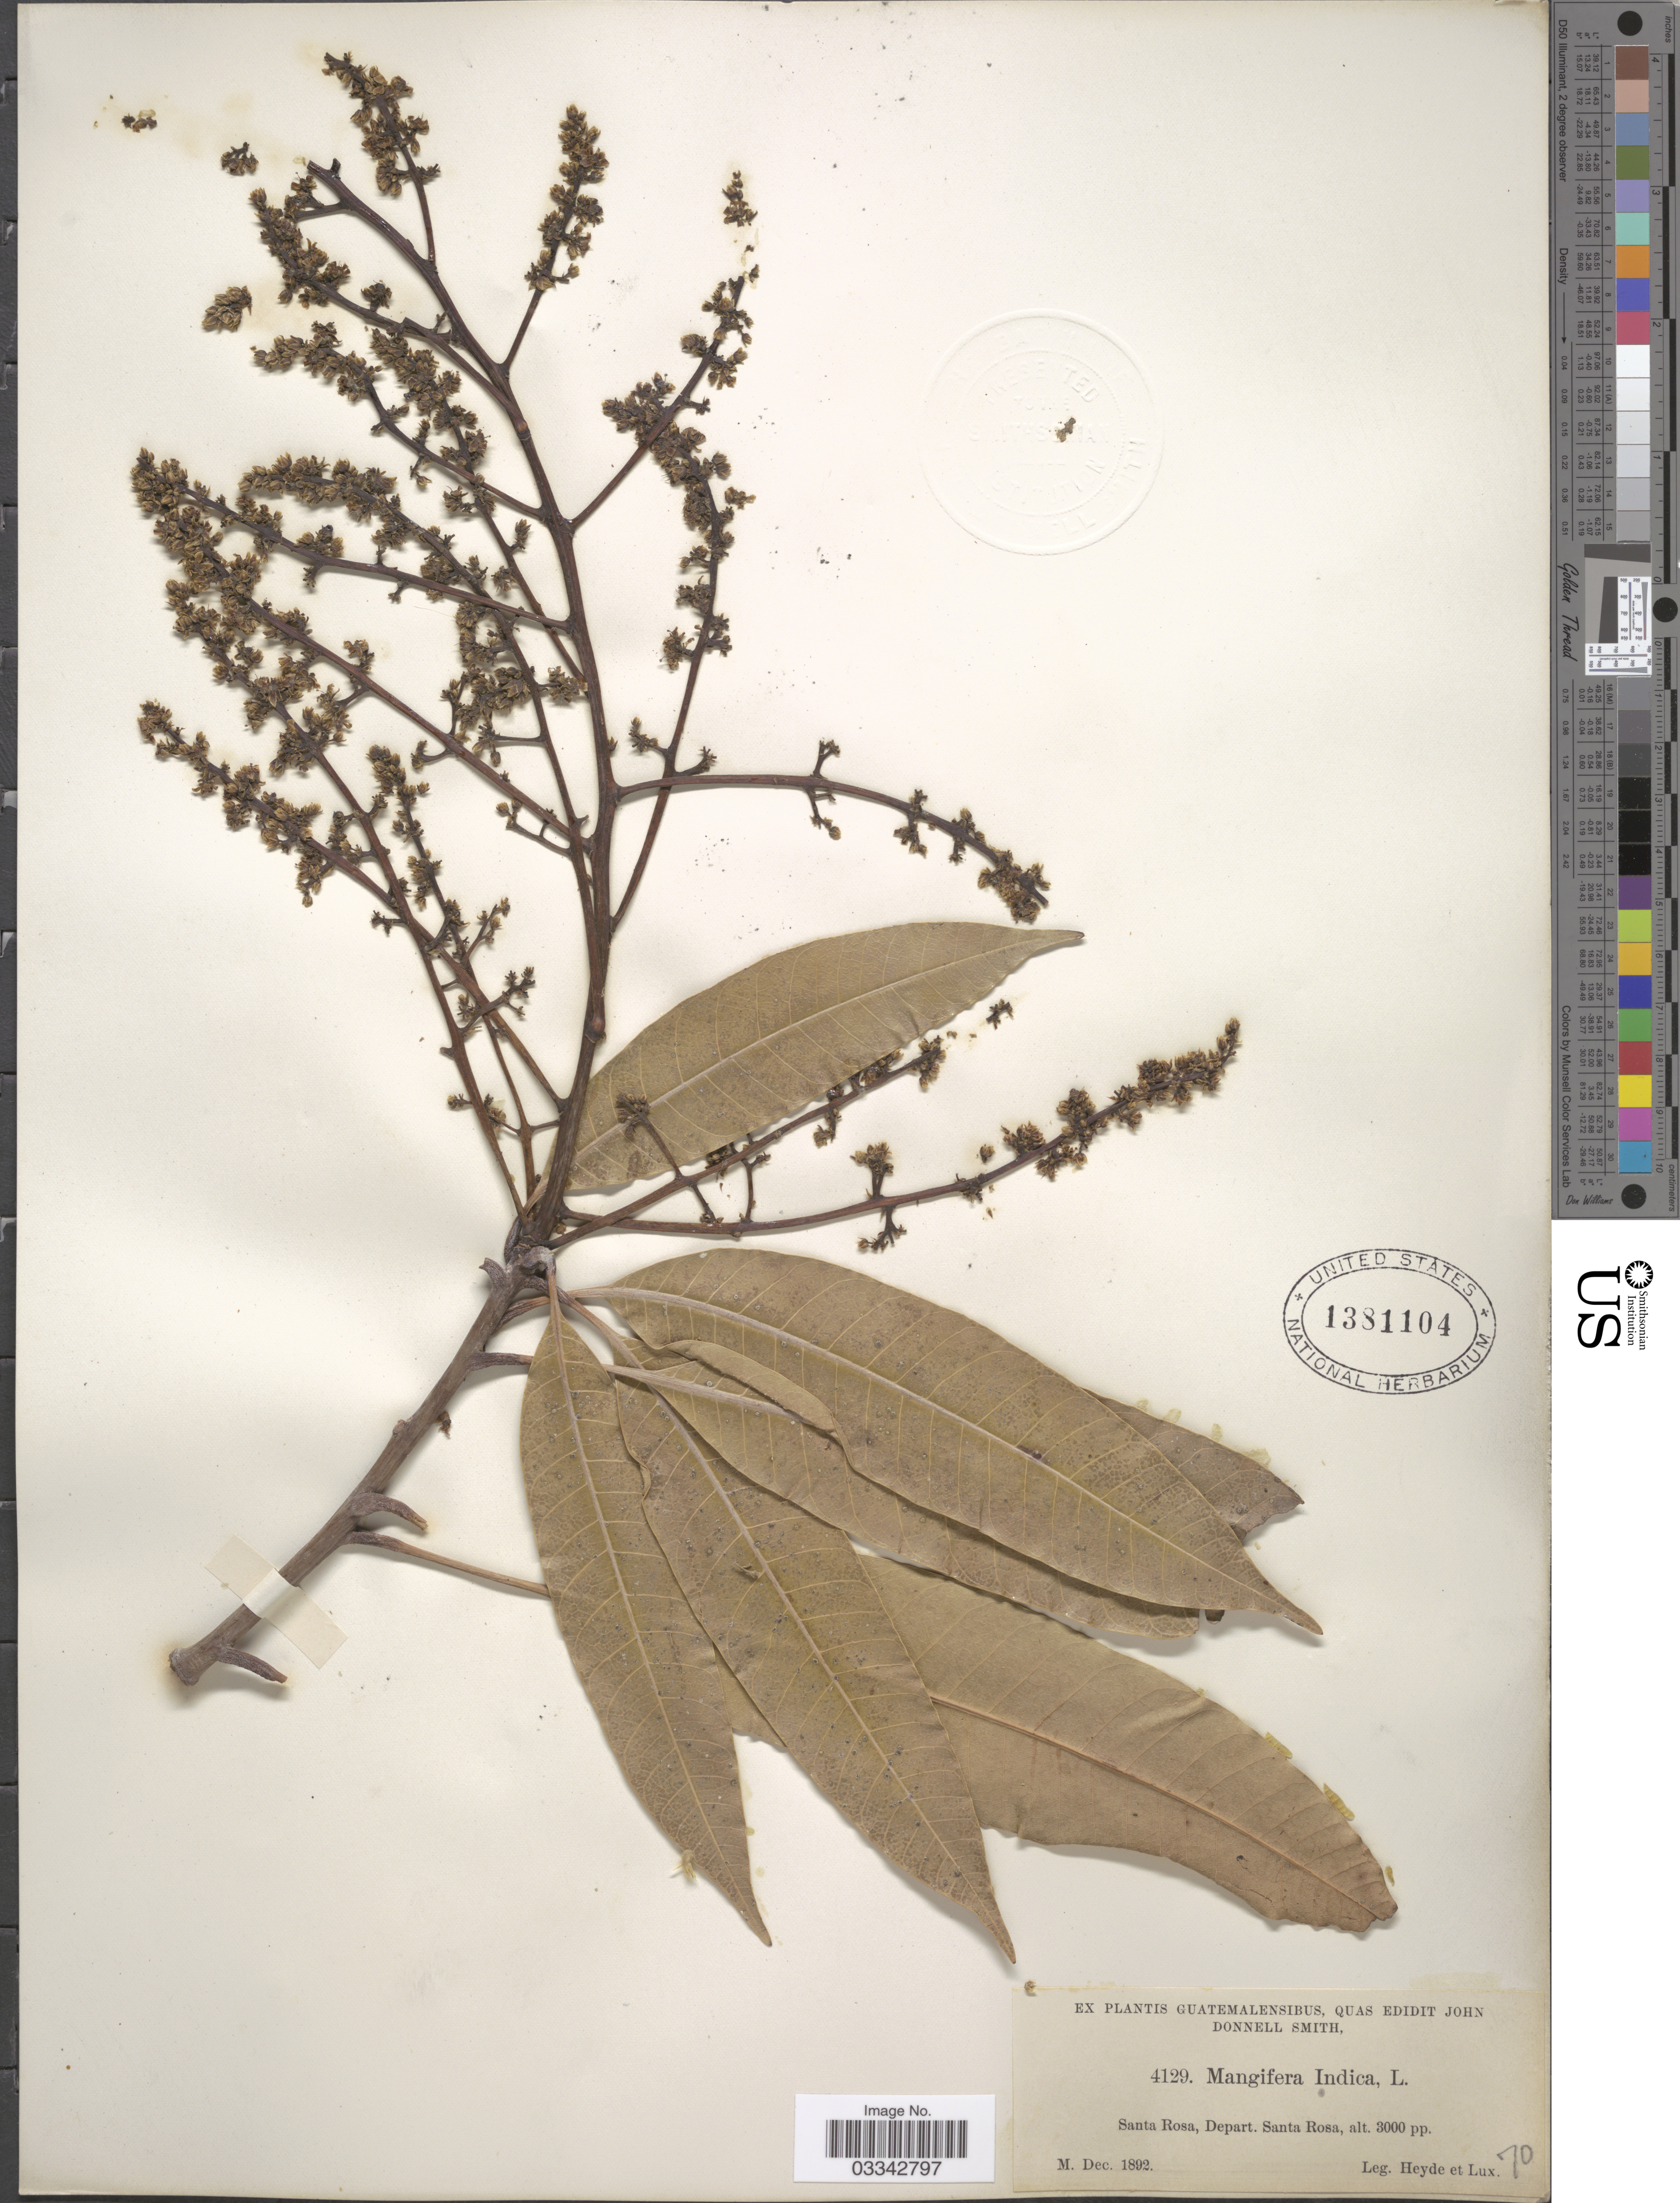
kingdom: Plantae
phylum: Tracheophyta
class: Magnoliopsida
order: Sapindales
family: Anacardiaceae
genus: Mangifera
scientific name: Mangifera indica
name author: L.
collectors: Heyde & Lux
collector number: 4129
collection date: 1892-12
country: Guatemala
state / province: Santa Rosa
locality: Santa Rosa, Depart. Santa Rosa.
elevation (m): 914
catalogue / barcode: US 1381104